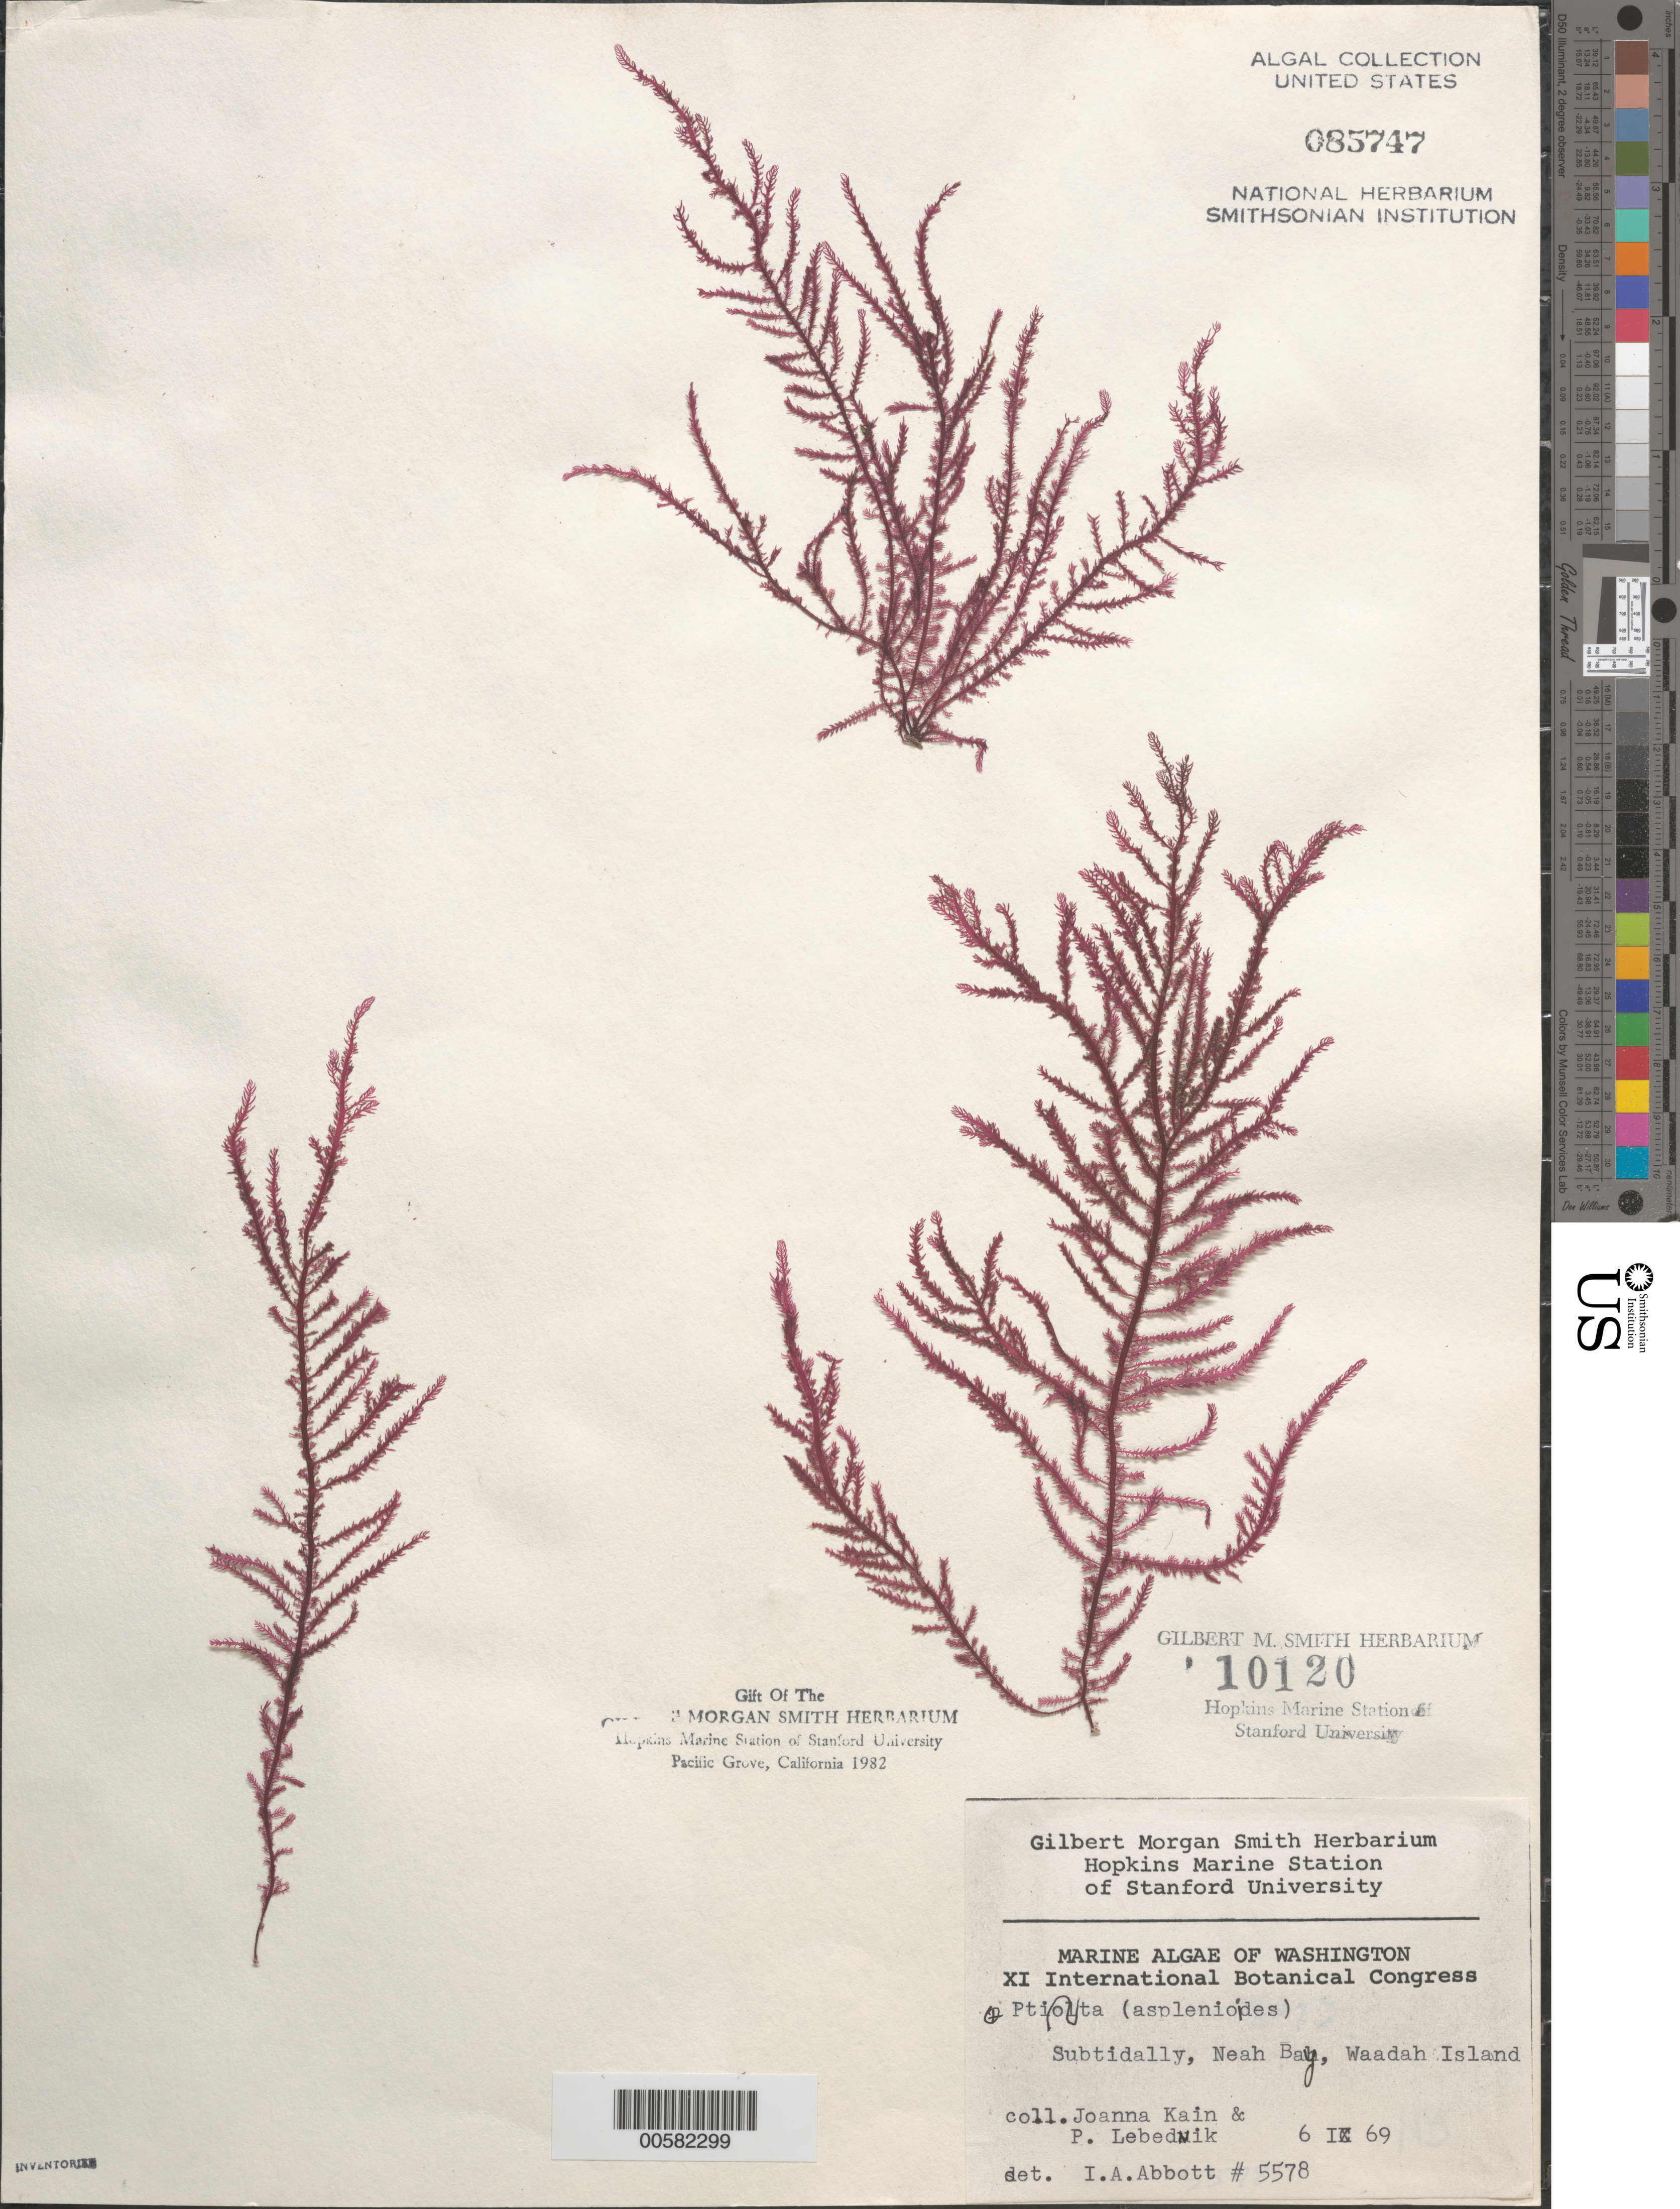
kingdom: Plantae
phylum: Rhodophyta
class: Florideophyceae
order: Ceramiales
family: Wrangeliaceae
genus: Ptilota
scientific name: Ptilota asplenioides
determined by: Abbott, Isabella A.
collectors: J.M. Kain & P. Lebednik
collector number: IAA 5578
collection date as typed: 06 Sep 1969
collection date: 1969-09-06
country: United States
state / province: Washington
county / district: Clallam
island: Waadah Island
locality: Neah Bay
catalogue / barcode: US 85747